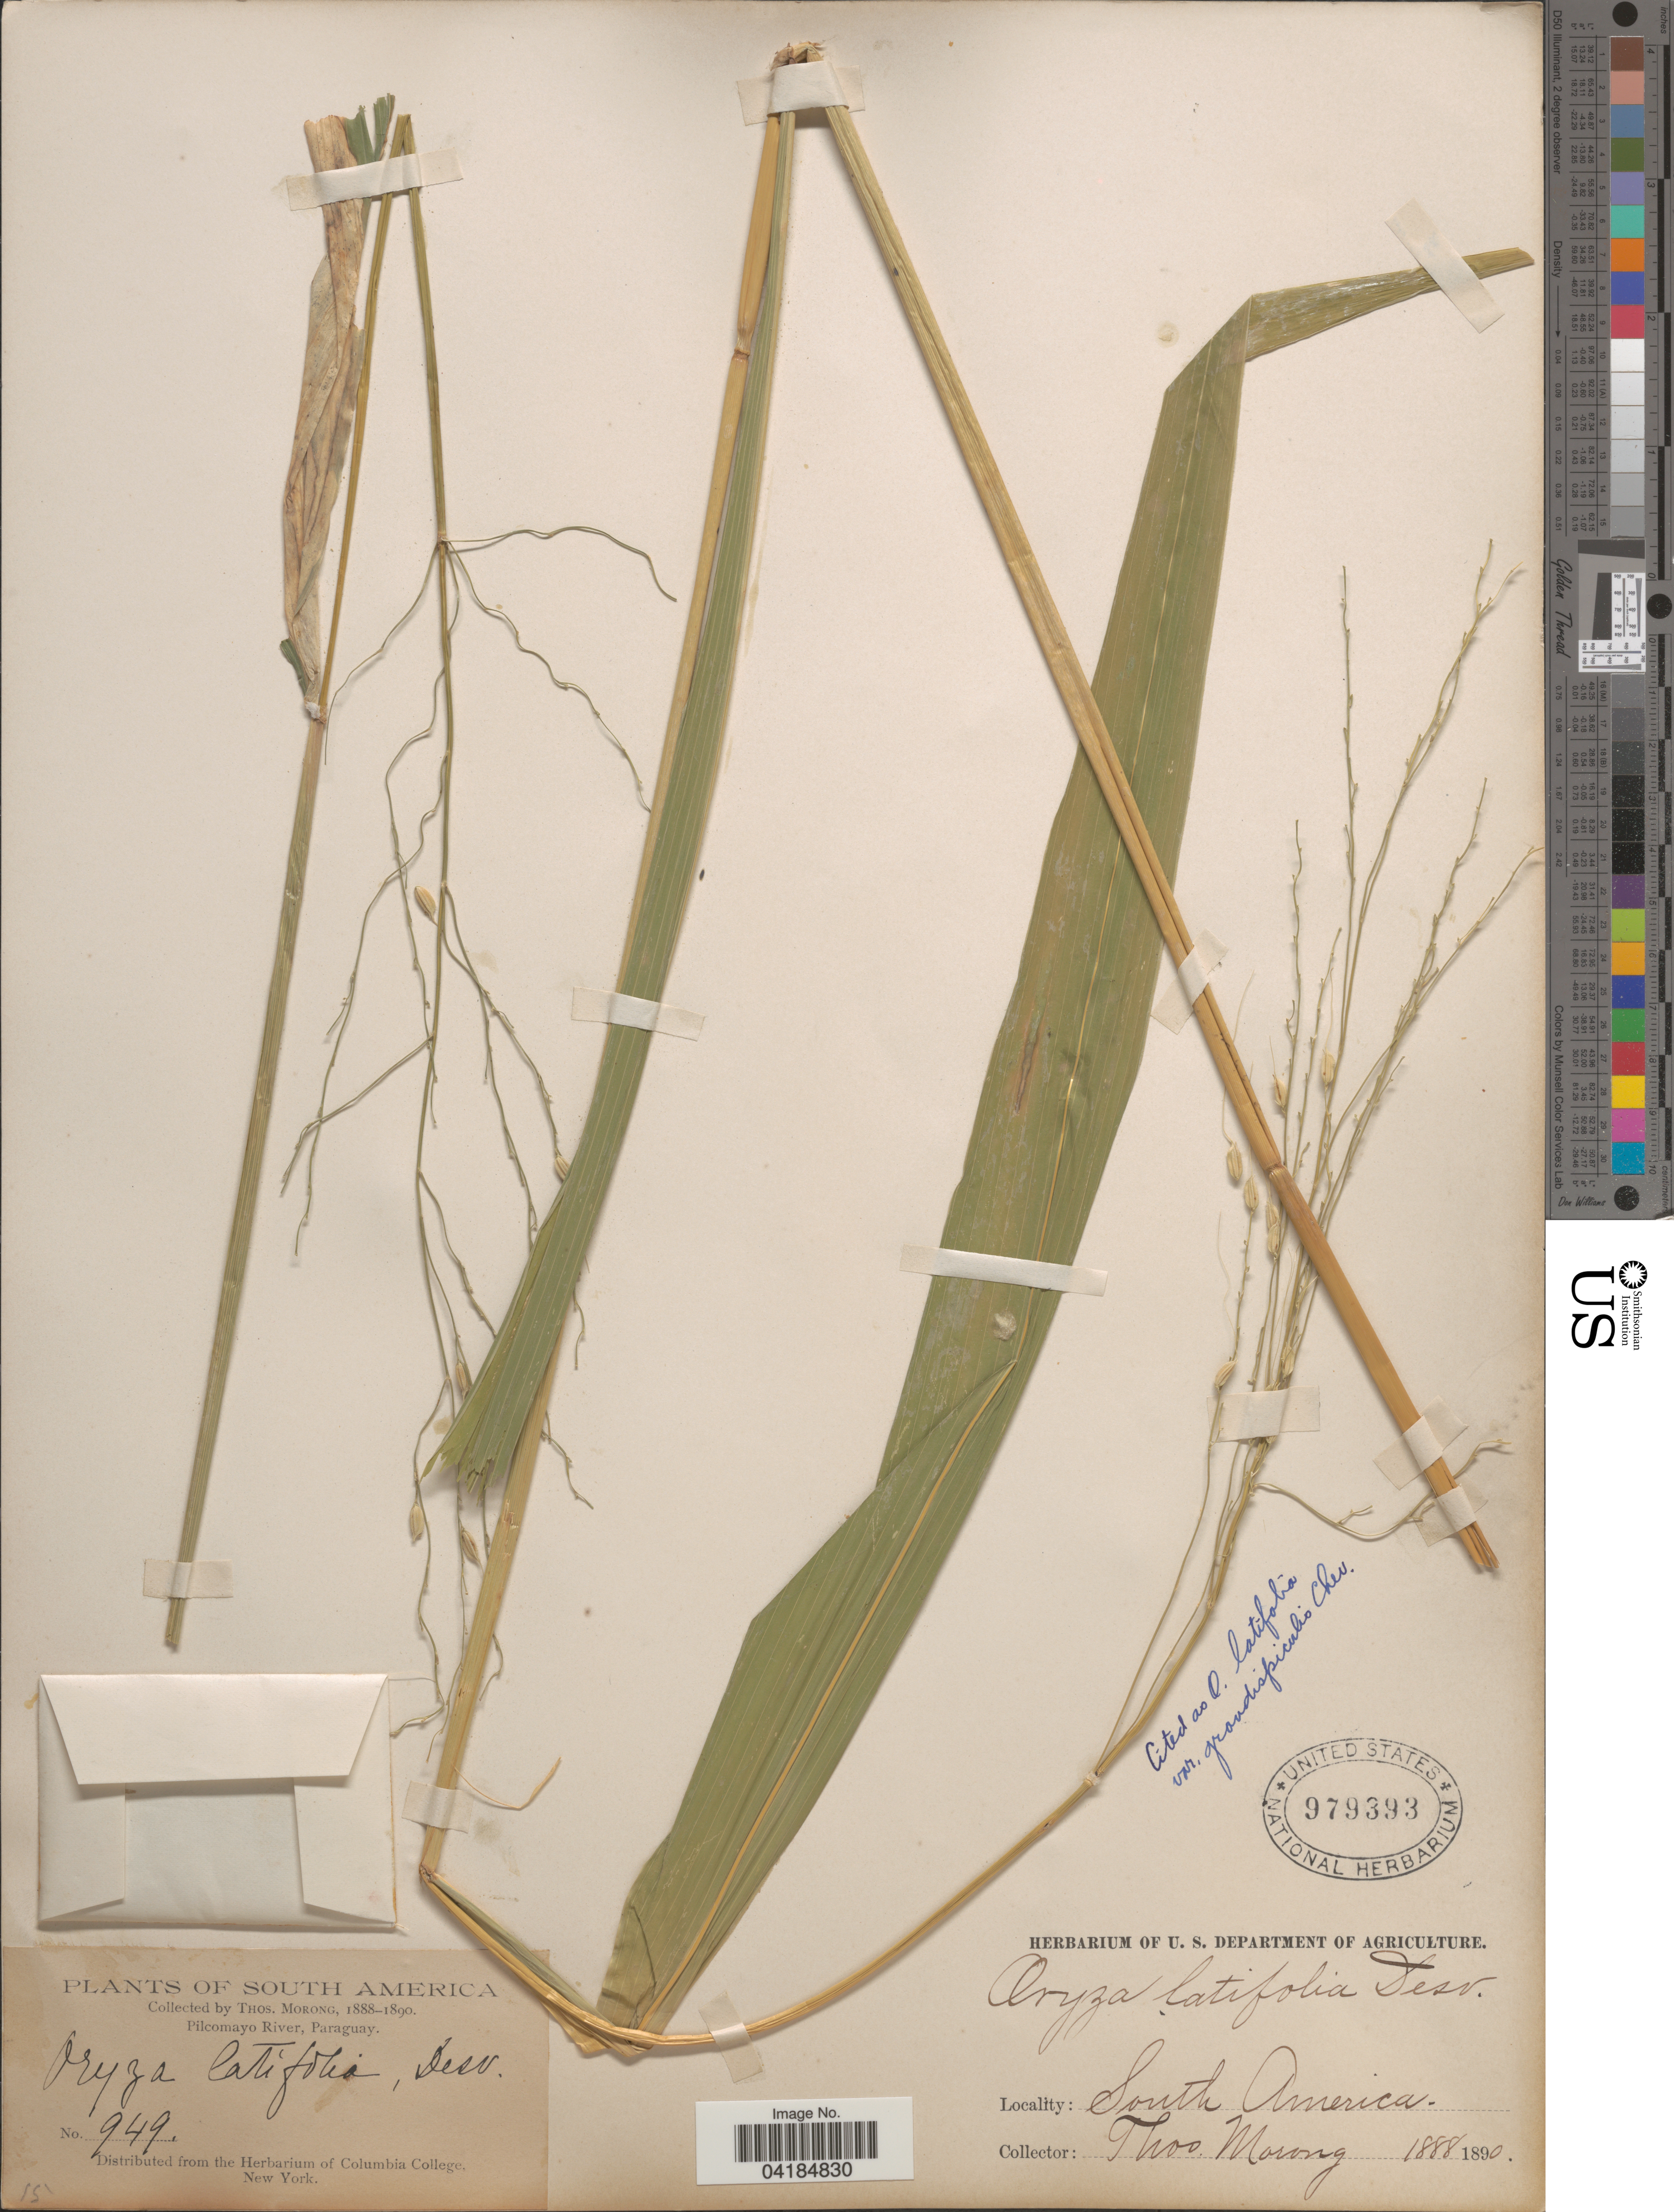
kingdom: Plantae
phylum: Tracheophyta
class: Liliopsida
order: Poales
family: Poaceae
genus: Oryza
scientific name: Oryza latifolia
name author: Desv.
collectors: ex herb. T. Morong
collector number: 949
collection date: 1888/1890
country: Paraguay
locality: Pilcomayo River.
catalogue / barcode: US 979393